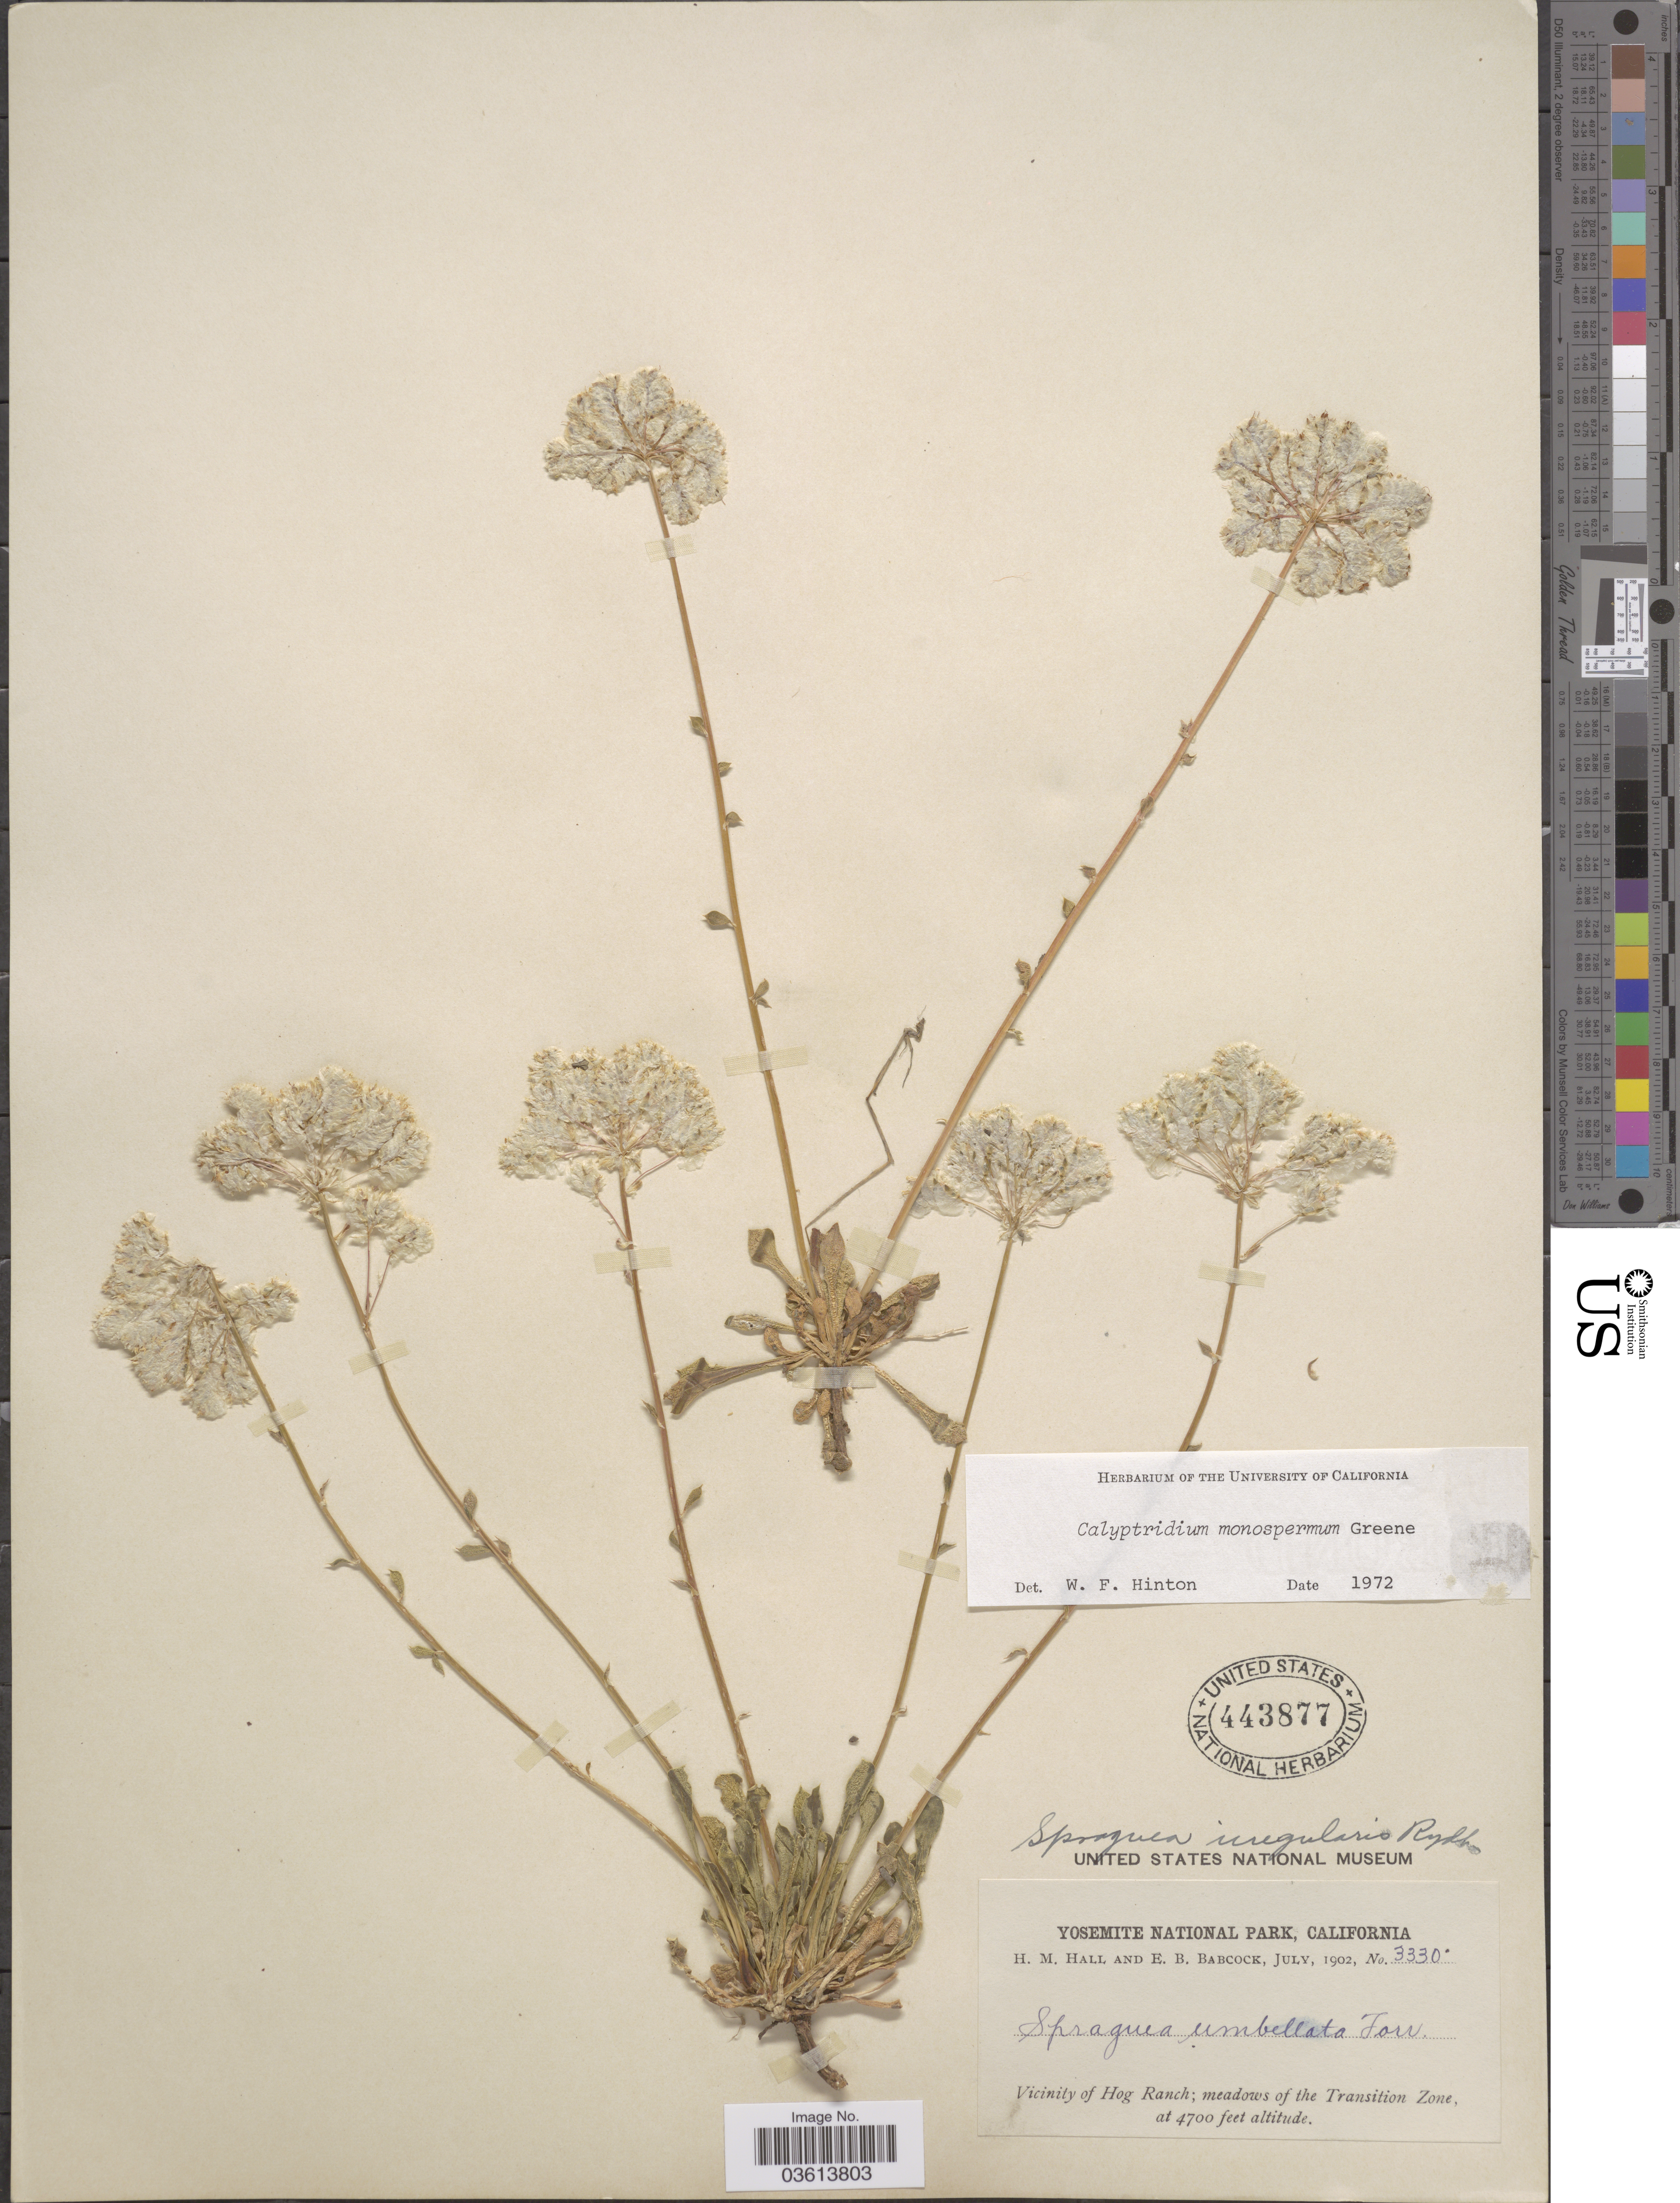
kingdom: Plantae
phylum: Tracheophyta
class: Magnoliopsida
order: Caryophyllales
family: Montiaceae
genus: Calyptridium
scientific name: Calyptridium monospermum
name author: Greene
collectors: H. M. Hall & E. B. Babcock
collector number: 3330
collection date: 1902-07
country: United States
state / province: California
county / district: Mariposa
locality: Yosemite National Park. Vicinity of Hog Ranch; meadows of the Transition Zone.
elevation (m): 1433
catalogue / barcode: US 443877